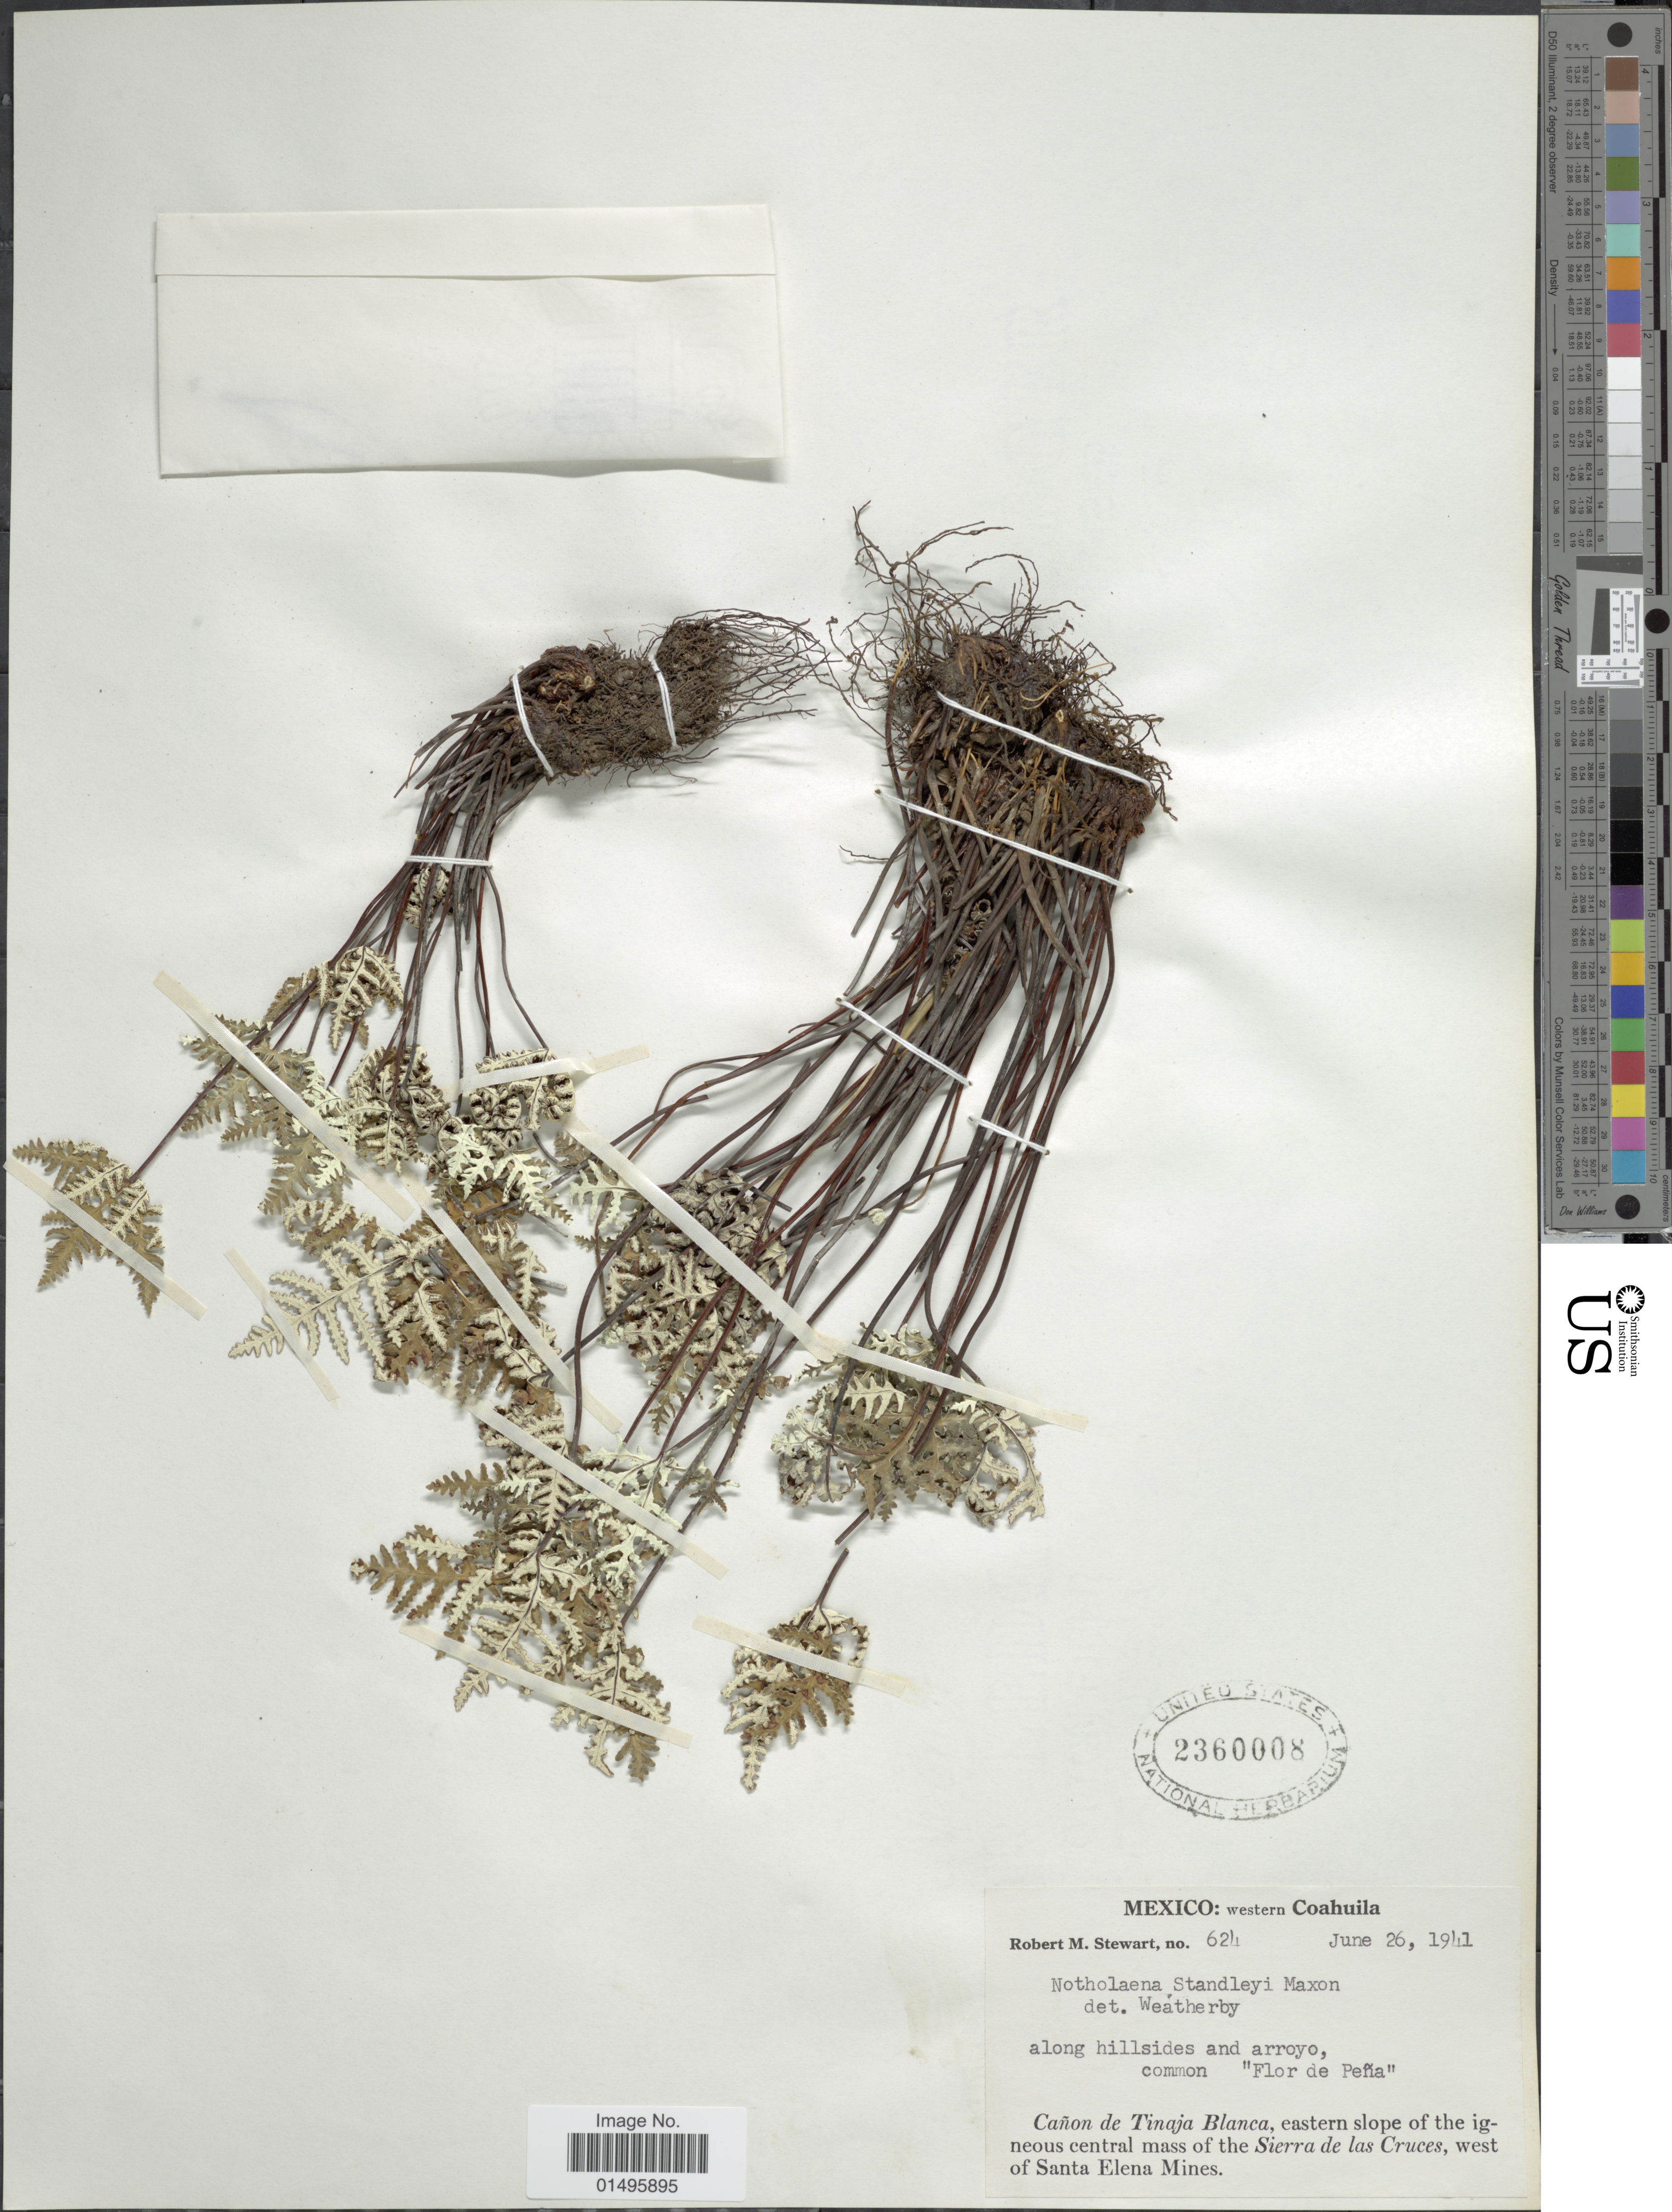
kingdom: Plantae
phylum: Tracheophyta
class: Polypodiopsida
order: Polypodiales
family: Pteridaceae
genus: Notholaena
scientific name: Notholaena standleyi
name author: Maxon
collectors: R. M. Stewart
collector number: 624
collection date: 1941-06-26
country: Mexico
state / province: Coahuila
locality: Mexico, along hillside and arroyo, common " Flora de Peha", Canon de Tinaja Blanca, eastern slope of the igneous central mass of Sierra de las Cruces, west of Santa Elena Mines.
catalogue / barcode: US 2360008